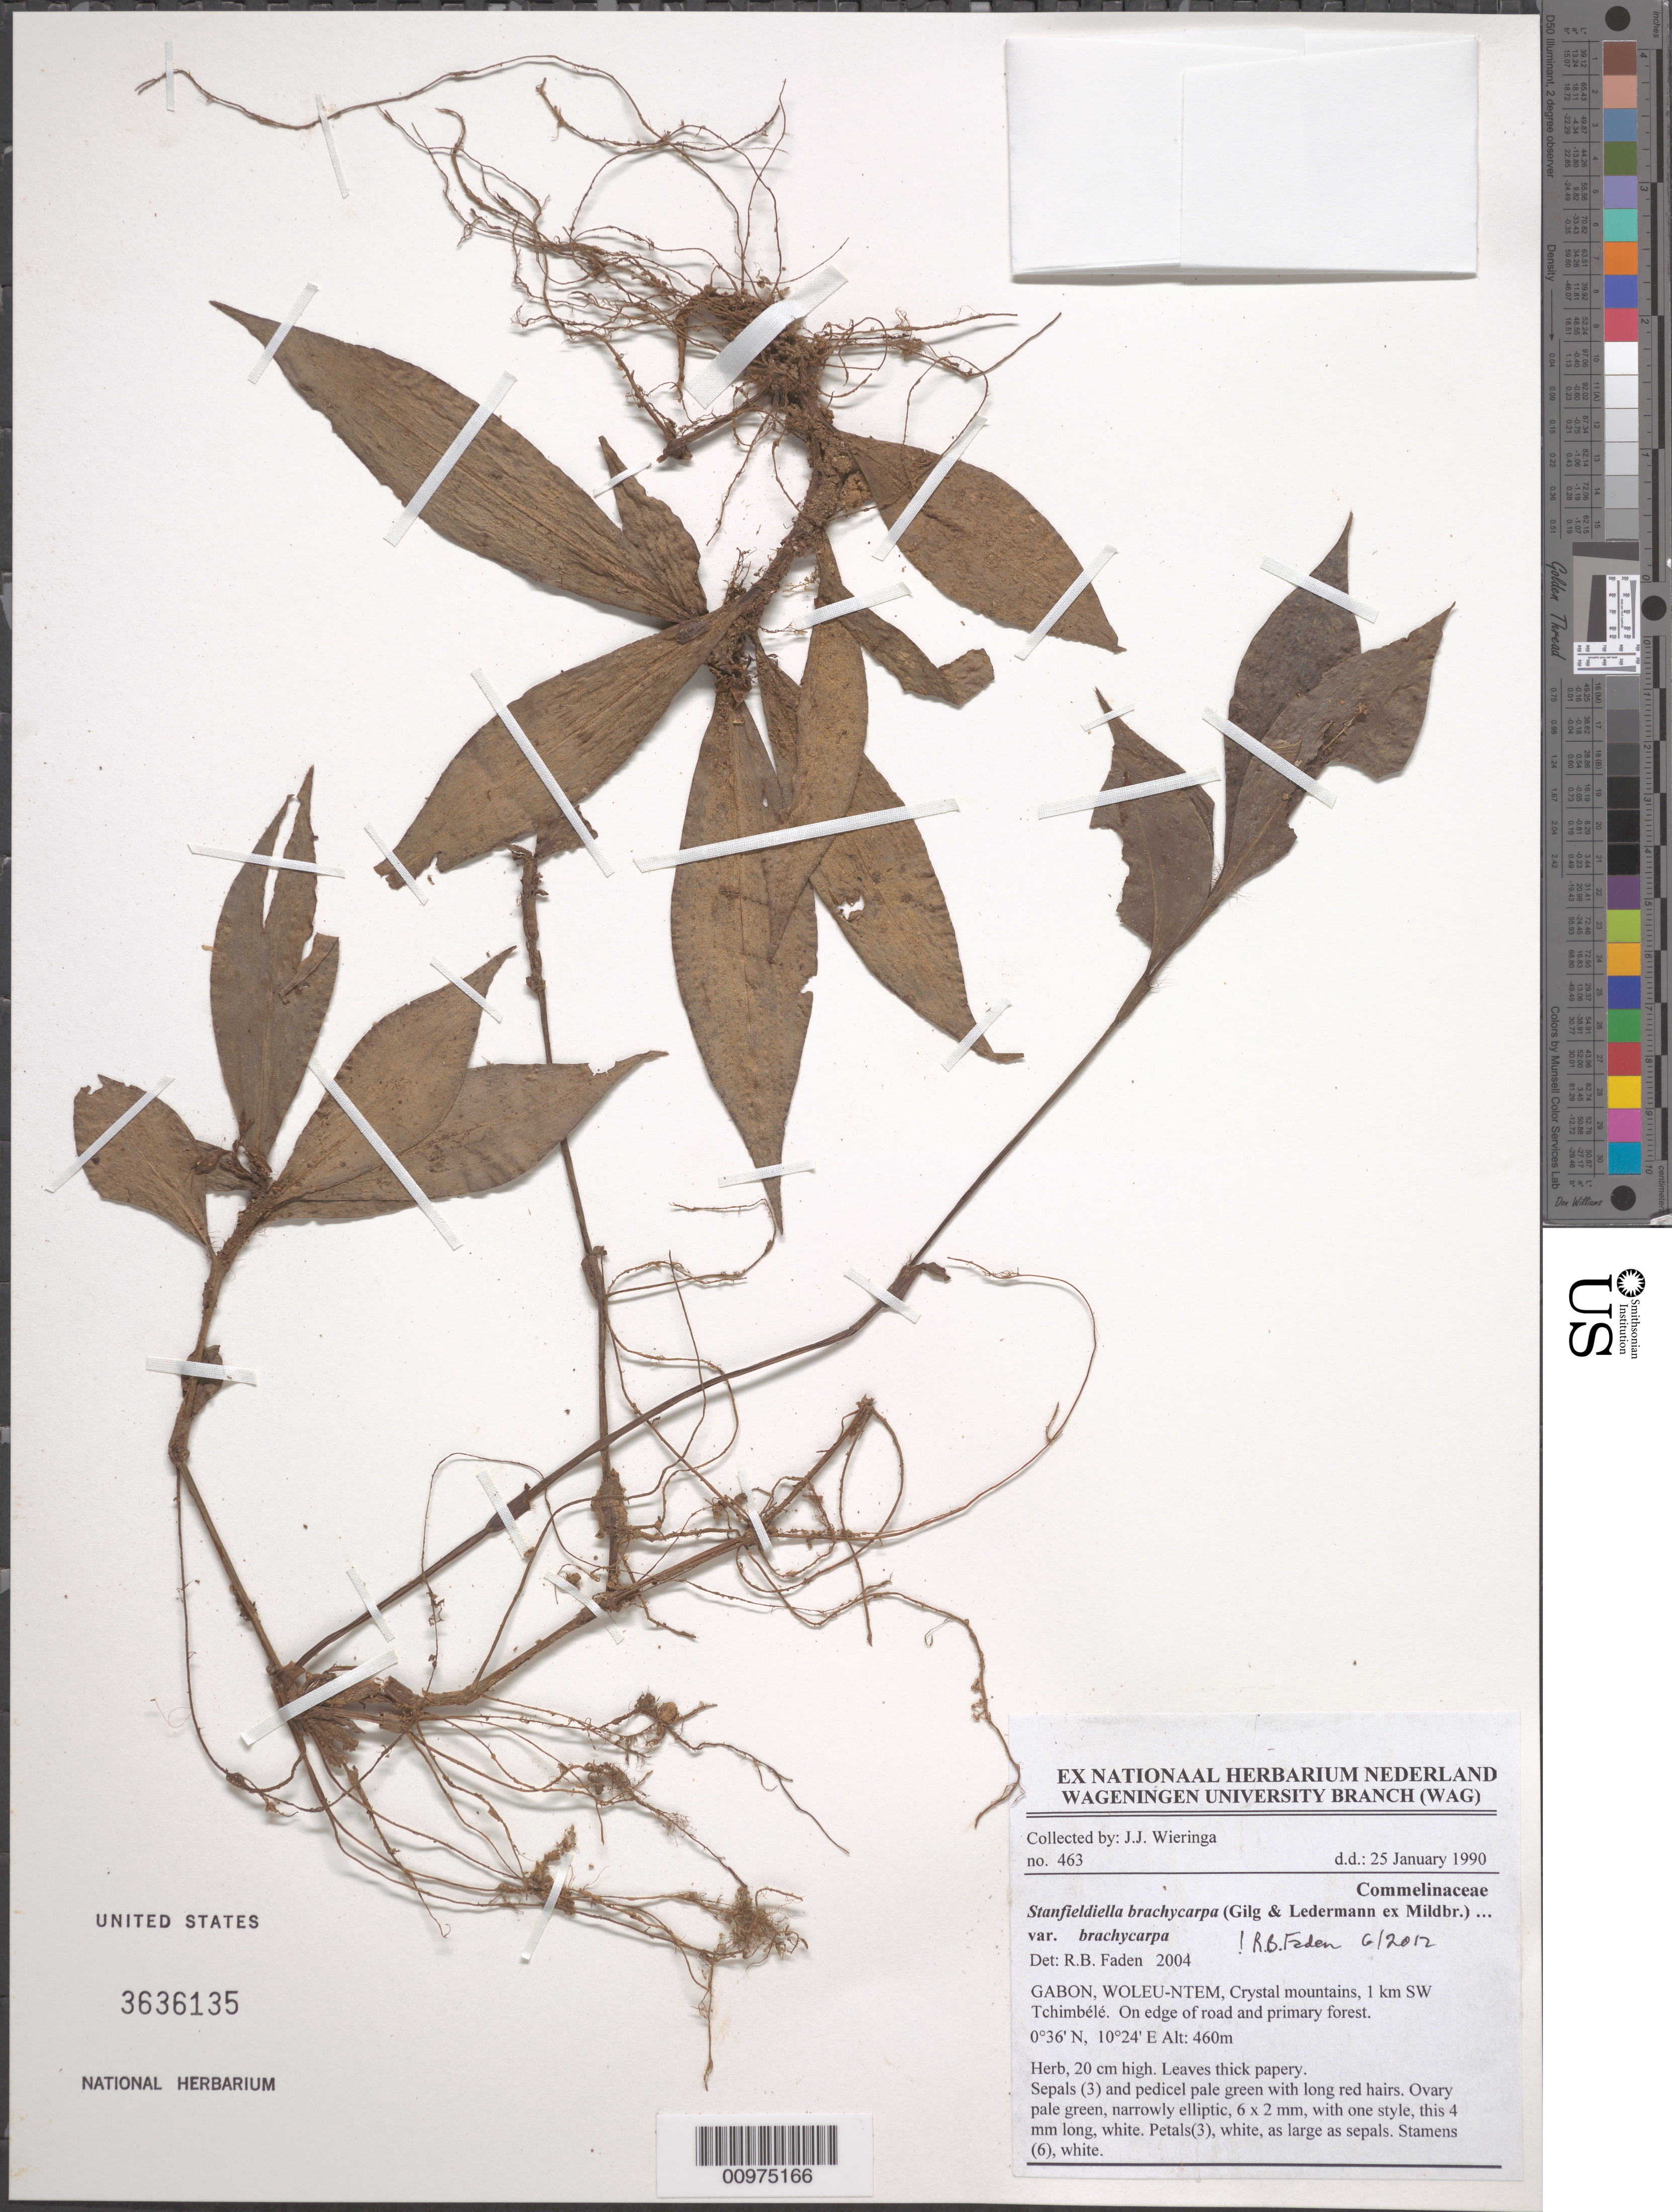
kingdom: Plantae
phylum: Tracheophyta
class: Liliopsida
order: Commelinales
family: Commelinaceae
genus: Stanfieldiella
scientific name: Stanfieldiella brachycarpa var. brachycarpa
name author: Brenan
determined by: Faden, Robert B., (US), Smithsonian Institution - National Museum of Natural History (UNITED STATES)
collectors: J. J. Wieringa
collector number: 463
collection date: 1990-01-25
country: Gabon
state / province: Woleu-Ntem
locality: Crystal mountains, 1 km SW Tchimbélé.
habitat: On edge of road and primary forest.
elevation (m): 460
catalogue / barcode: US 3636135